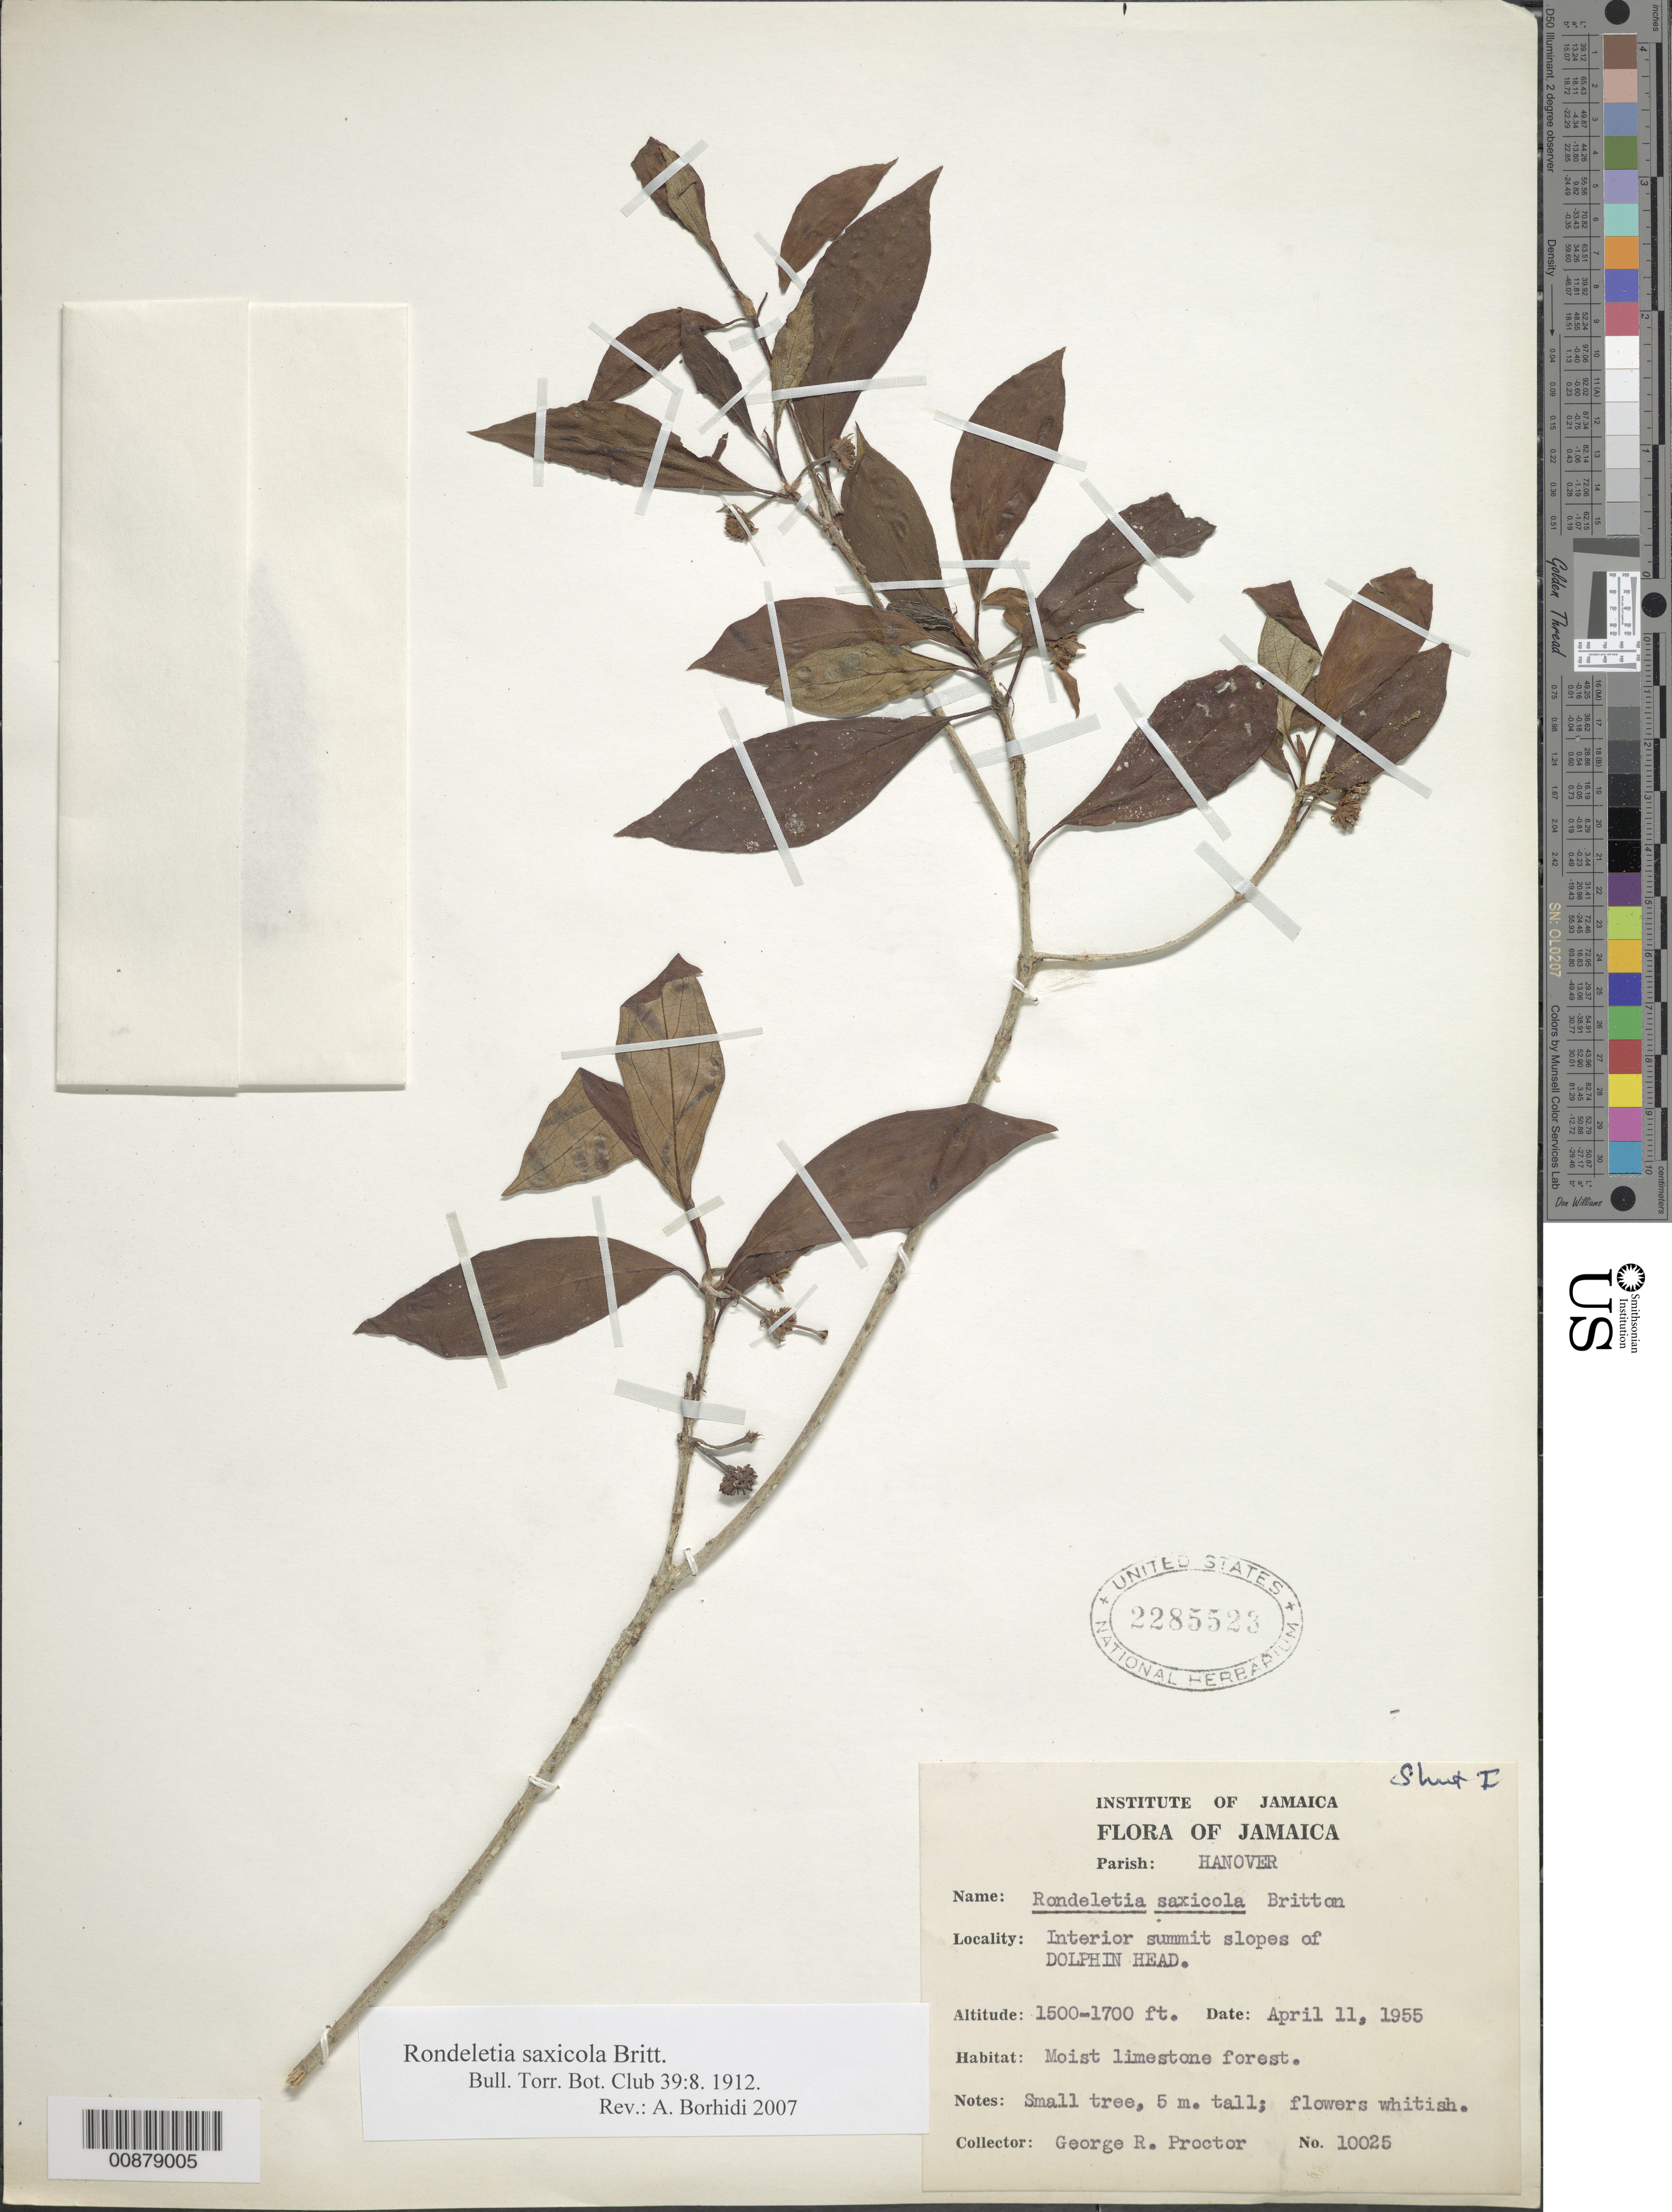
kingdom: Plantae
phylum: Tracheophyta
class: Magnoliopsida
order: Gentianales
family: Rubiaceae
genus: Rondeletia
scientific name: Rondeletia saxicola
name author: Britton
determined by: Borhidi, Attila L.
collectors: G. R. Proctor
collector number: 10025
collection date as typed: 11 Apr 1955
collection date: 1955-04-11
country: Jamaica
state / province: Hanover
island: Jamaica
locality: Interior summit slopes of Dolphin Head.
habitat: Moist limestone forest.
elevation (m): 457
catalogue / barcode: US 2285523